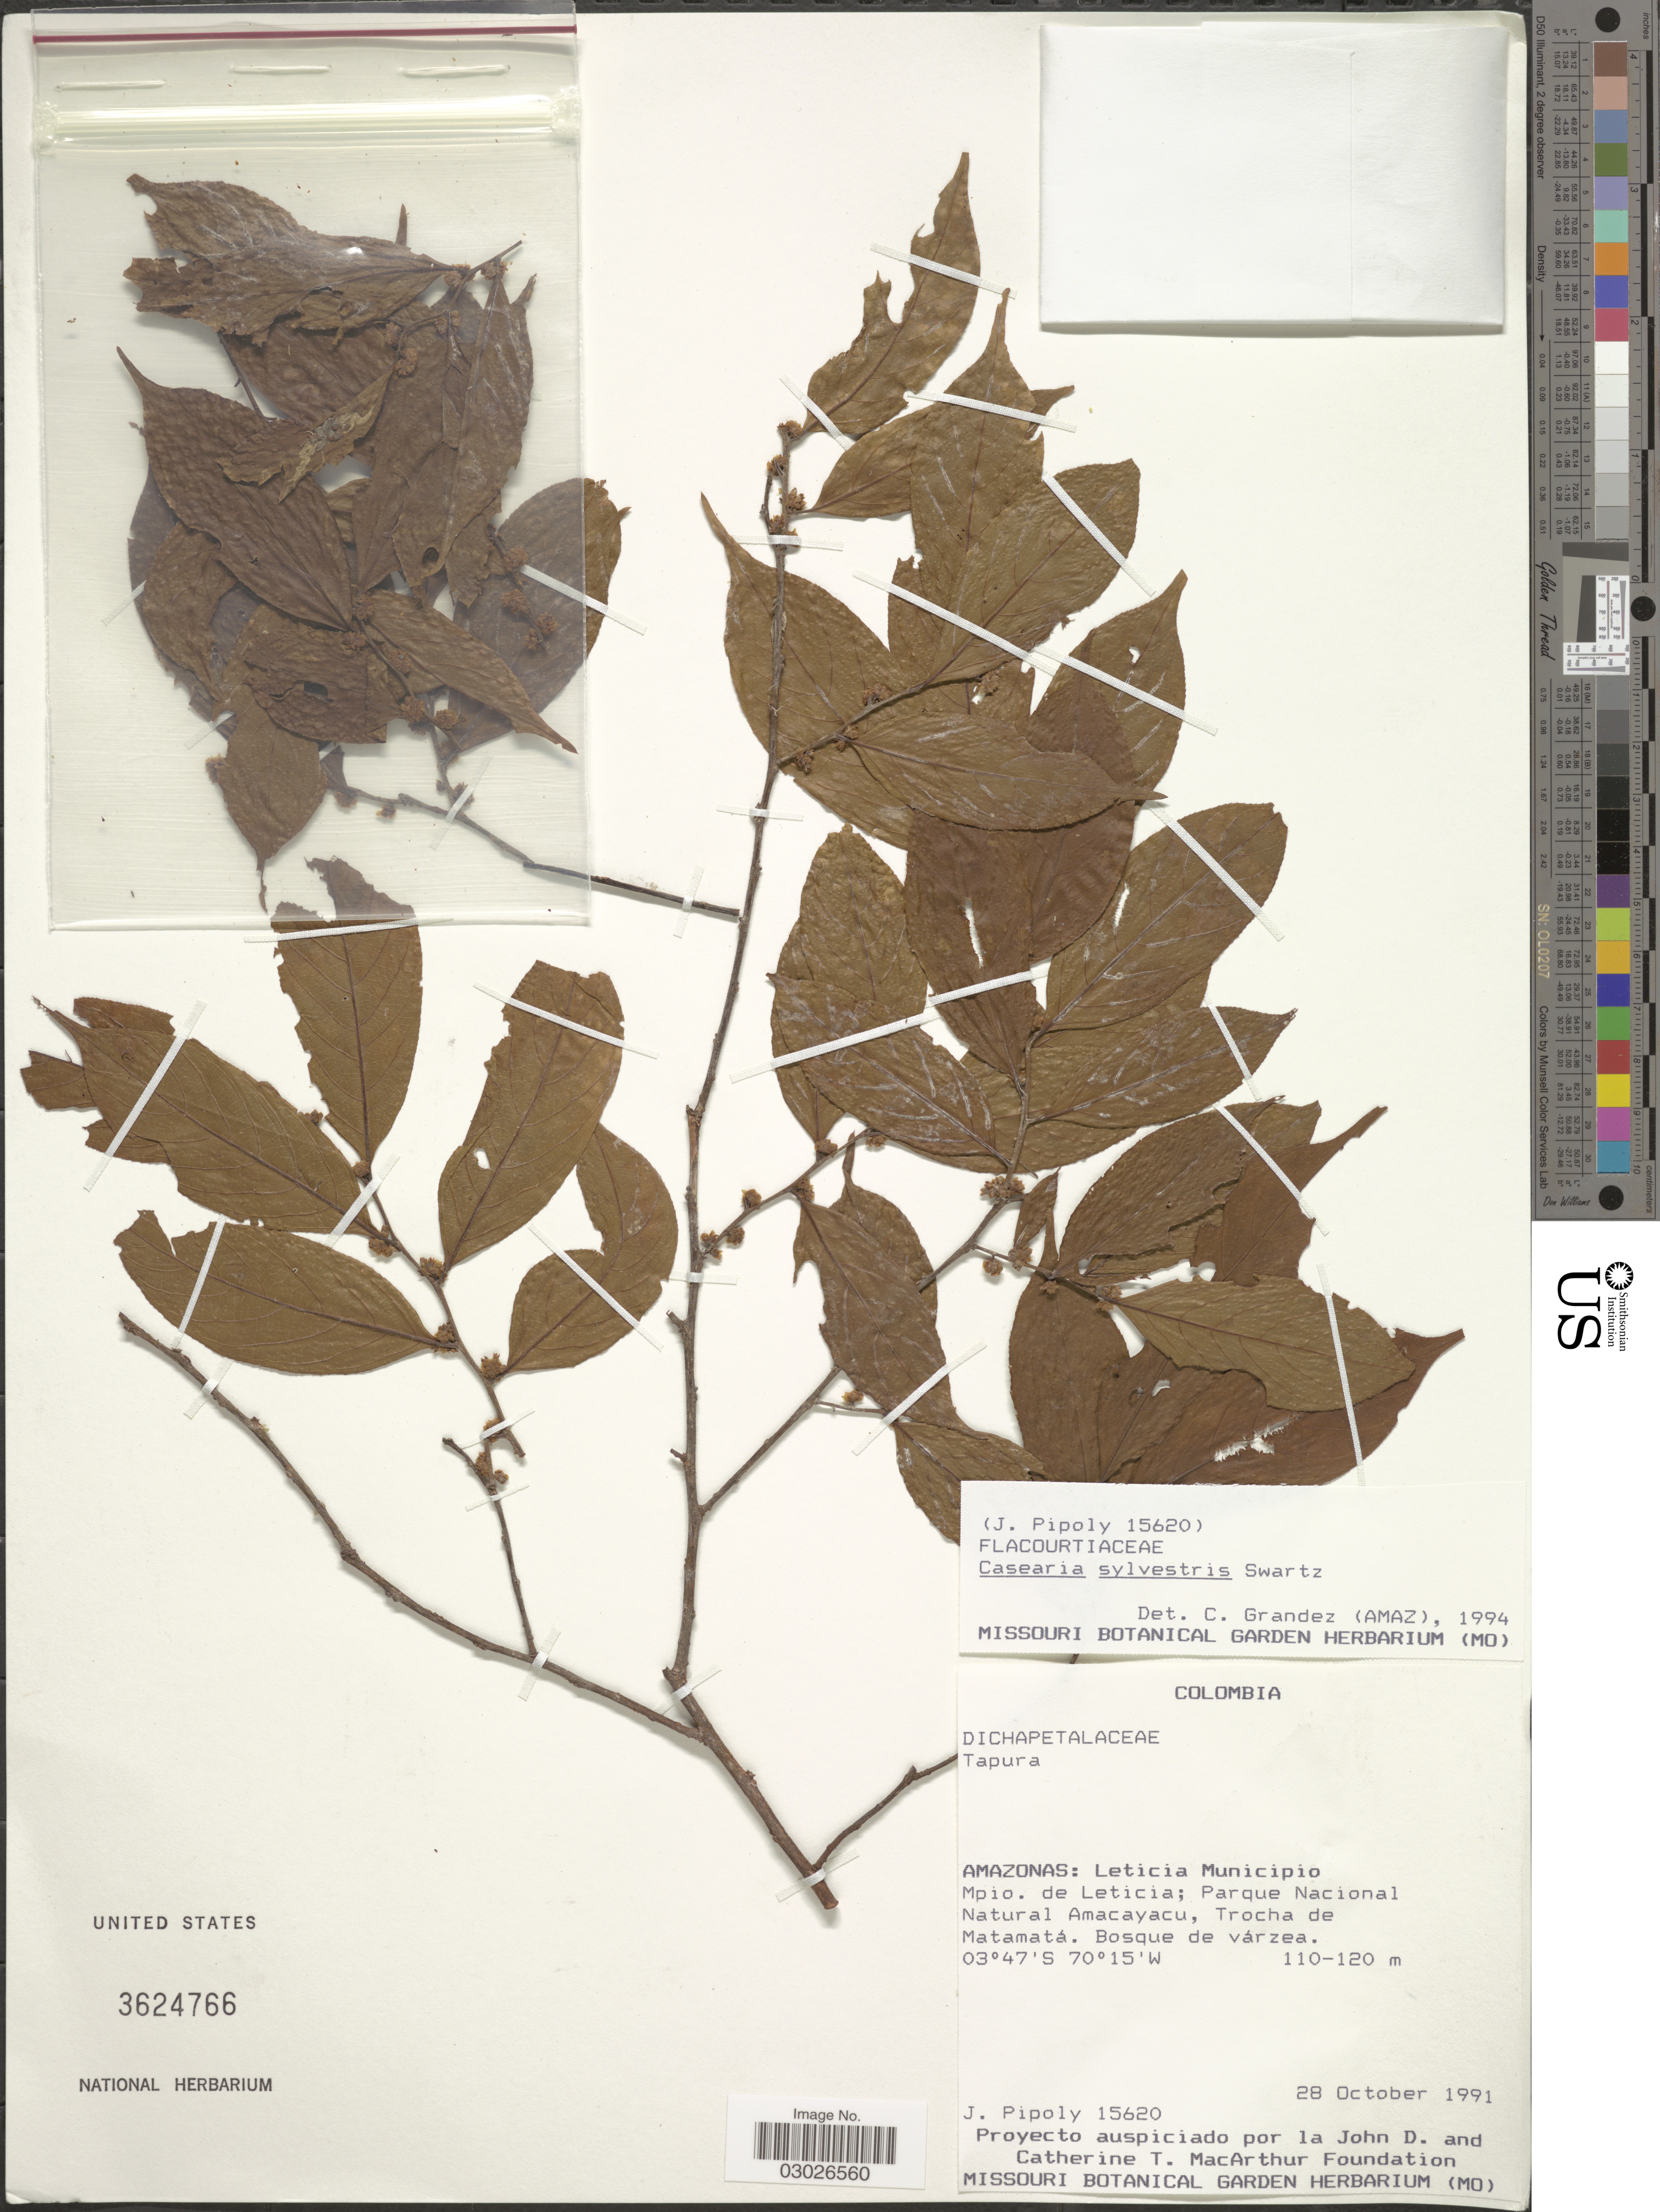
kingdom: Plantae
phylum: Tracheophyta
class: Magnoliopsida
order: Malpighiales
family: Salicaceae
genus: Casearia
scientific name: Casearia sylvestris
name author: Sw.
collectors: J. J. Pipoly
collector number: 15620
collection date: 1991-10-28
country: Colombia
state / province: Amazônas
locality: Leticia Municipio, Mpio. de Leticia; Parque Nacional Natural Amacayacu, Trocha de Matamatá.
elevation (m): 110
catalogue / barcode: US 3624766